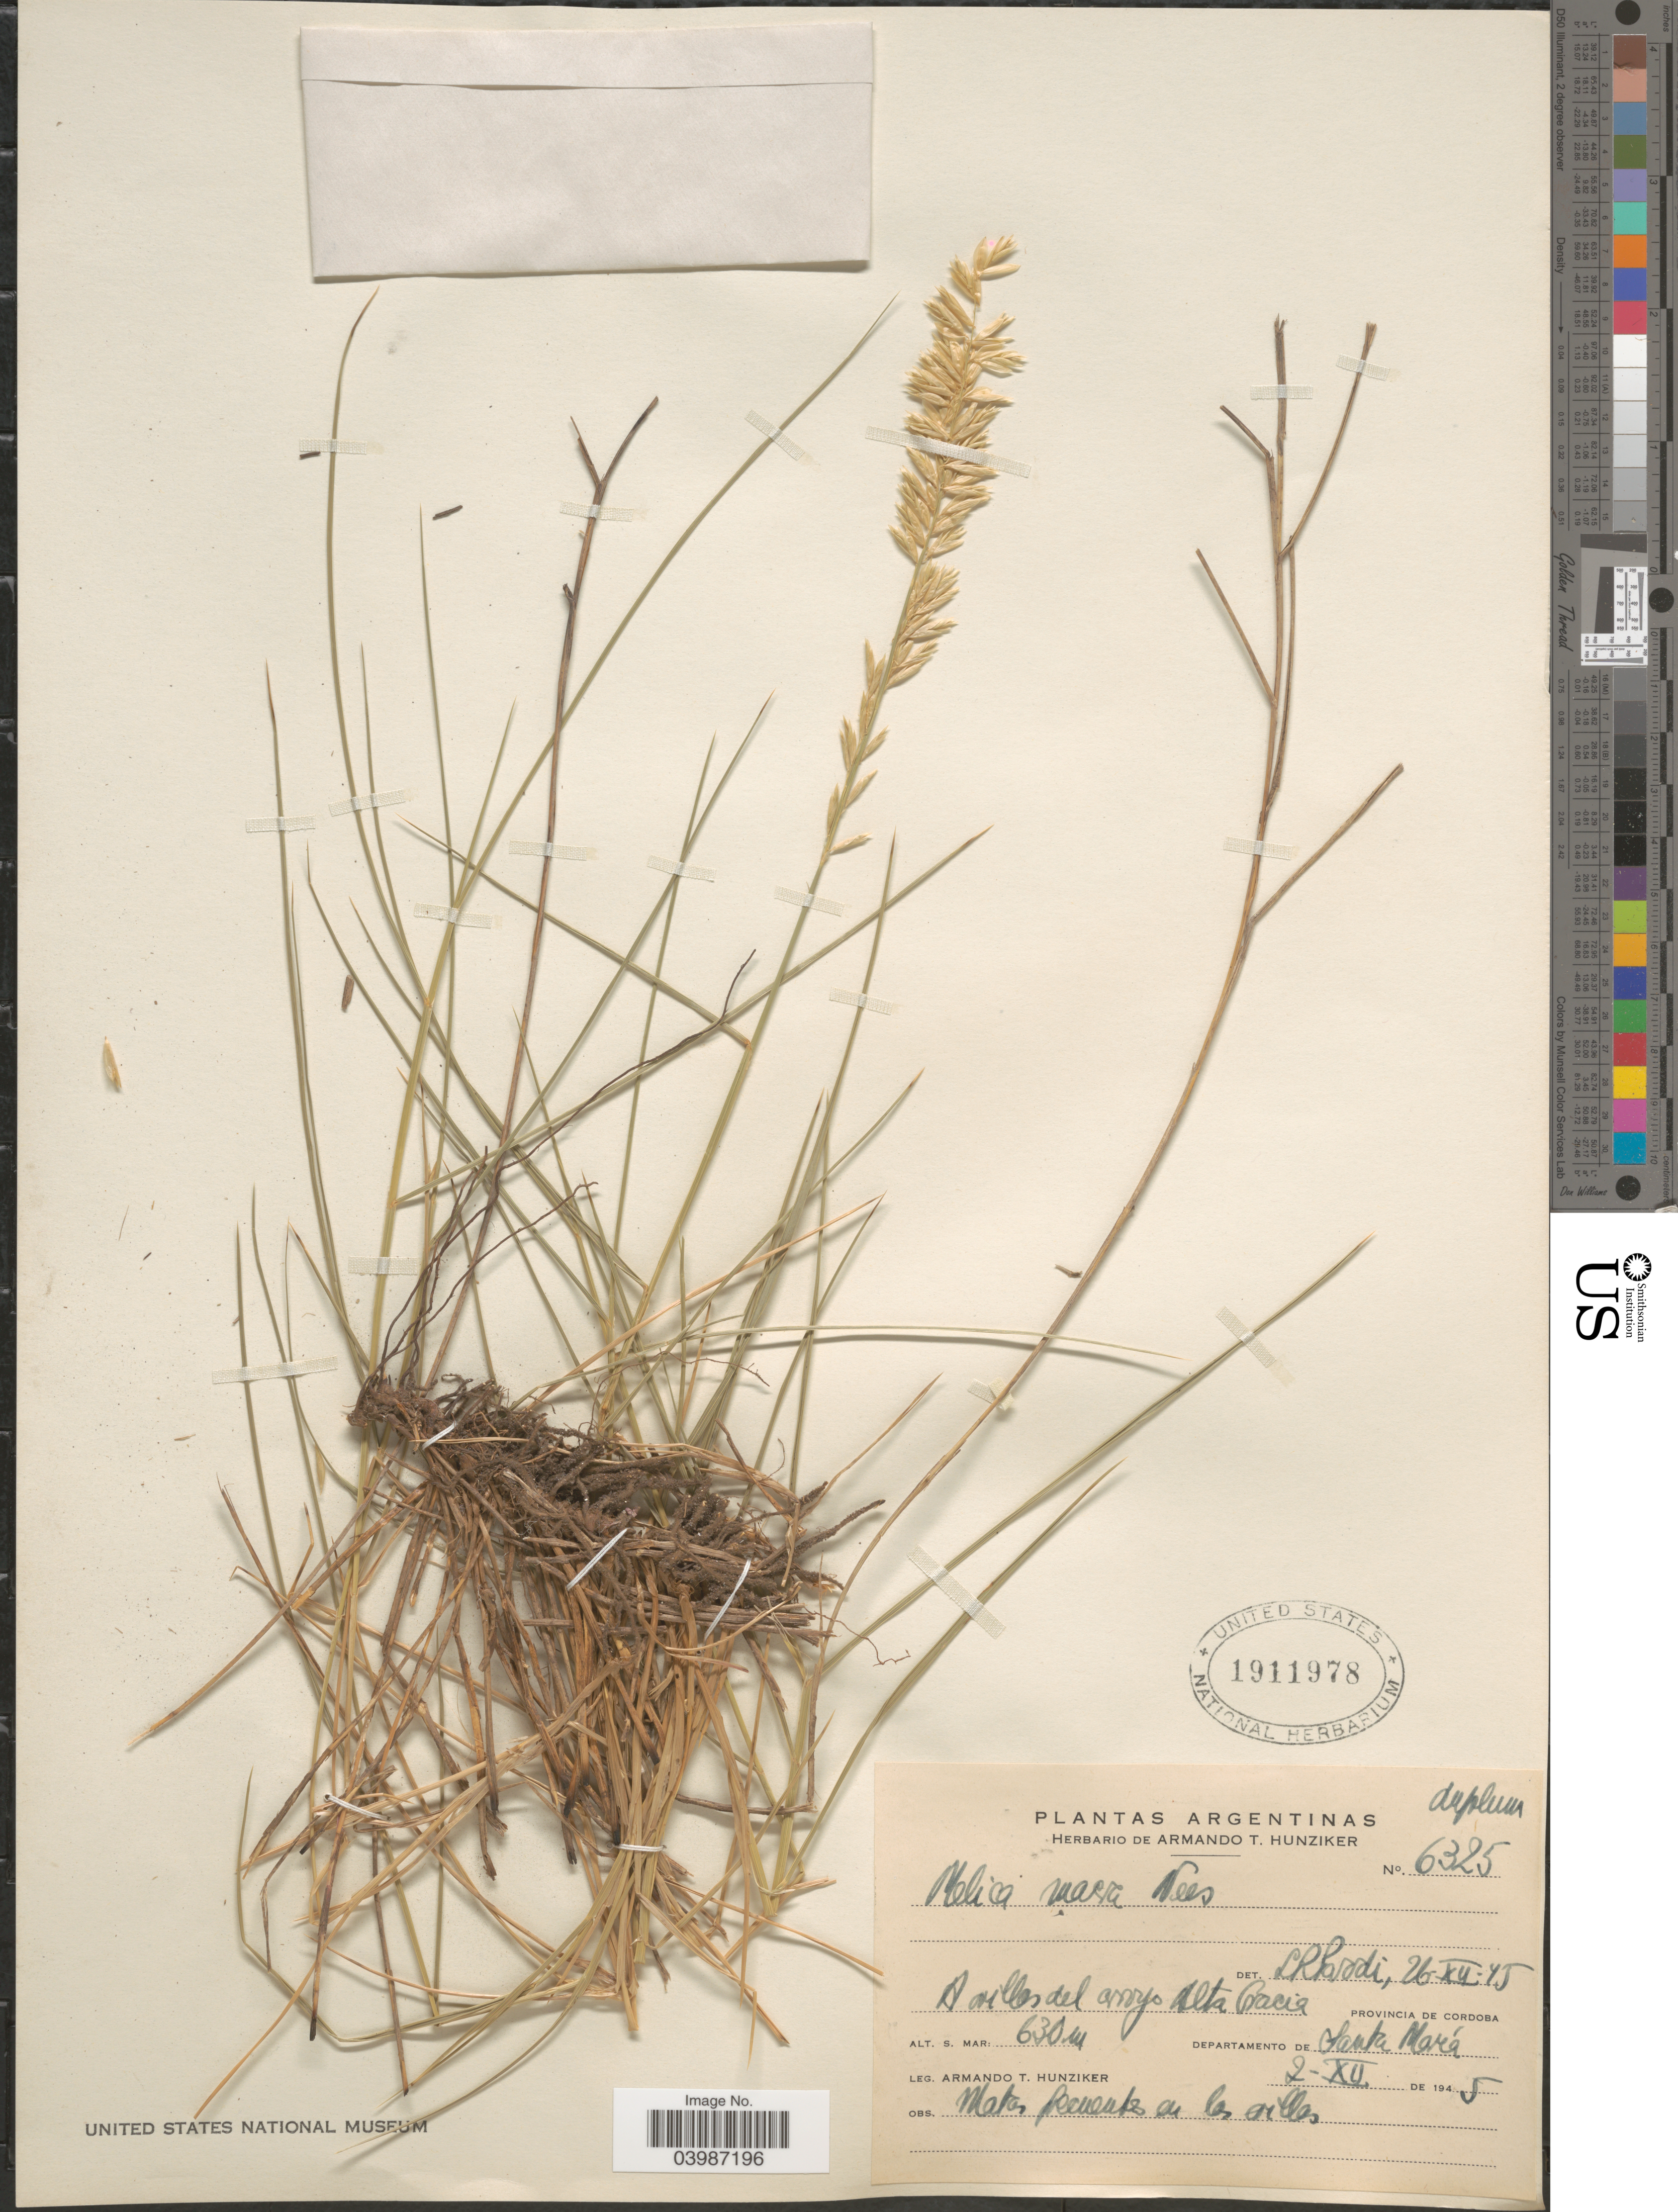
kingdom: Plantae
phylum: Tracheophyta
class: Liliopsida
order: Poales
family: Poaceae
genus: Melica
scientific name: Melica macra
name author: Nees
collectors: A. T. Hunziker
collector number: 6325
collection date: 1945-12-02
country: Argentina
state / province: Cordoba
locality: A orillas del arroyo Alta Gracia. Departamento de Santa María.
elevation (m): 630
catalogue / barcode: US 1911978